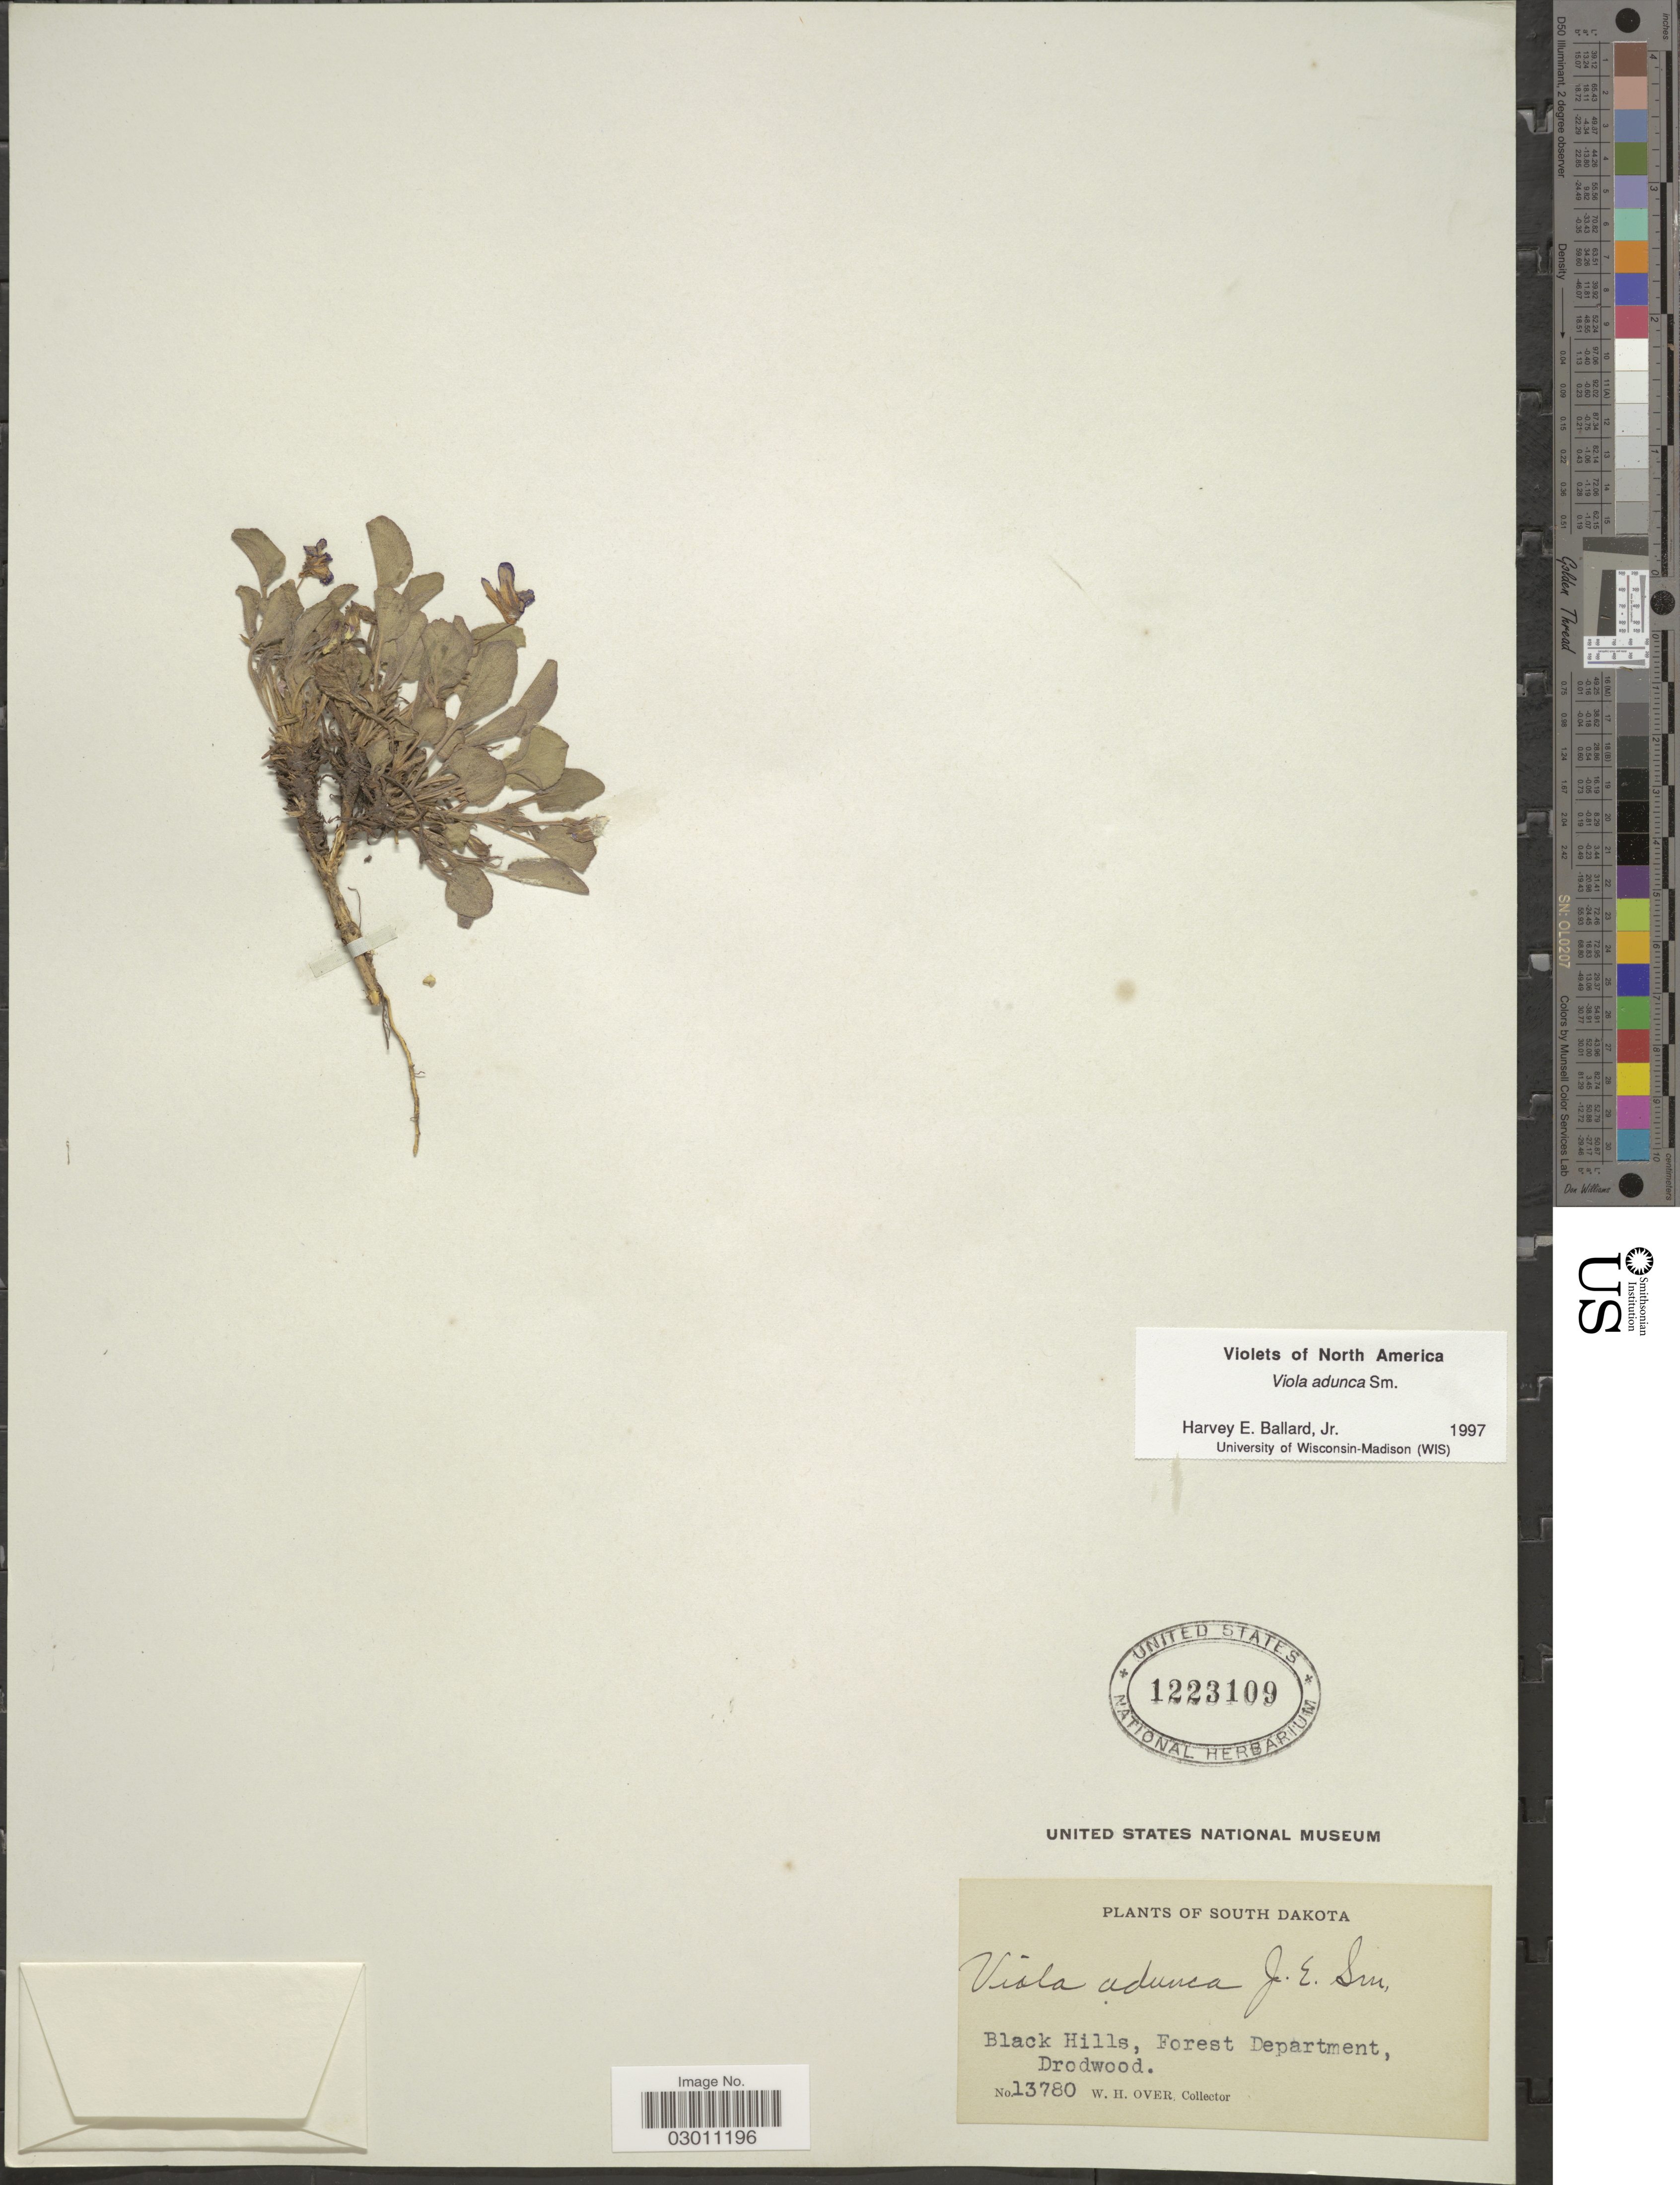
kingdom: Plantae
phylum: Tracheophyta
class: Magnoliopsida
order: Malpighiales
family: Violaceae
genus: Viola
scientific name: Viola adunca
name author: Sm.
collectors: W. Over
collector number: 13780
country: United States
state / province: South Dakota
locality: Black Hills, Forest Department, Drodwood.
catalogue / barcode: US 1223109